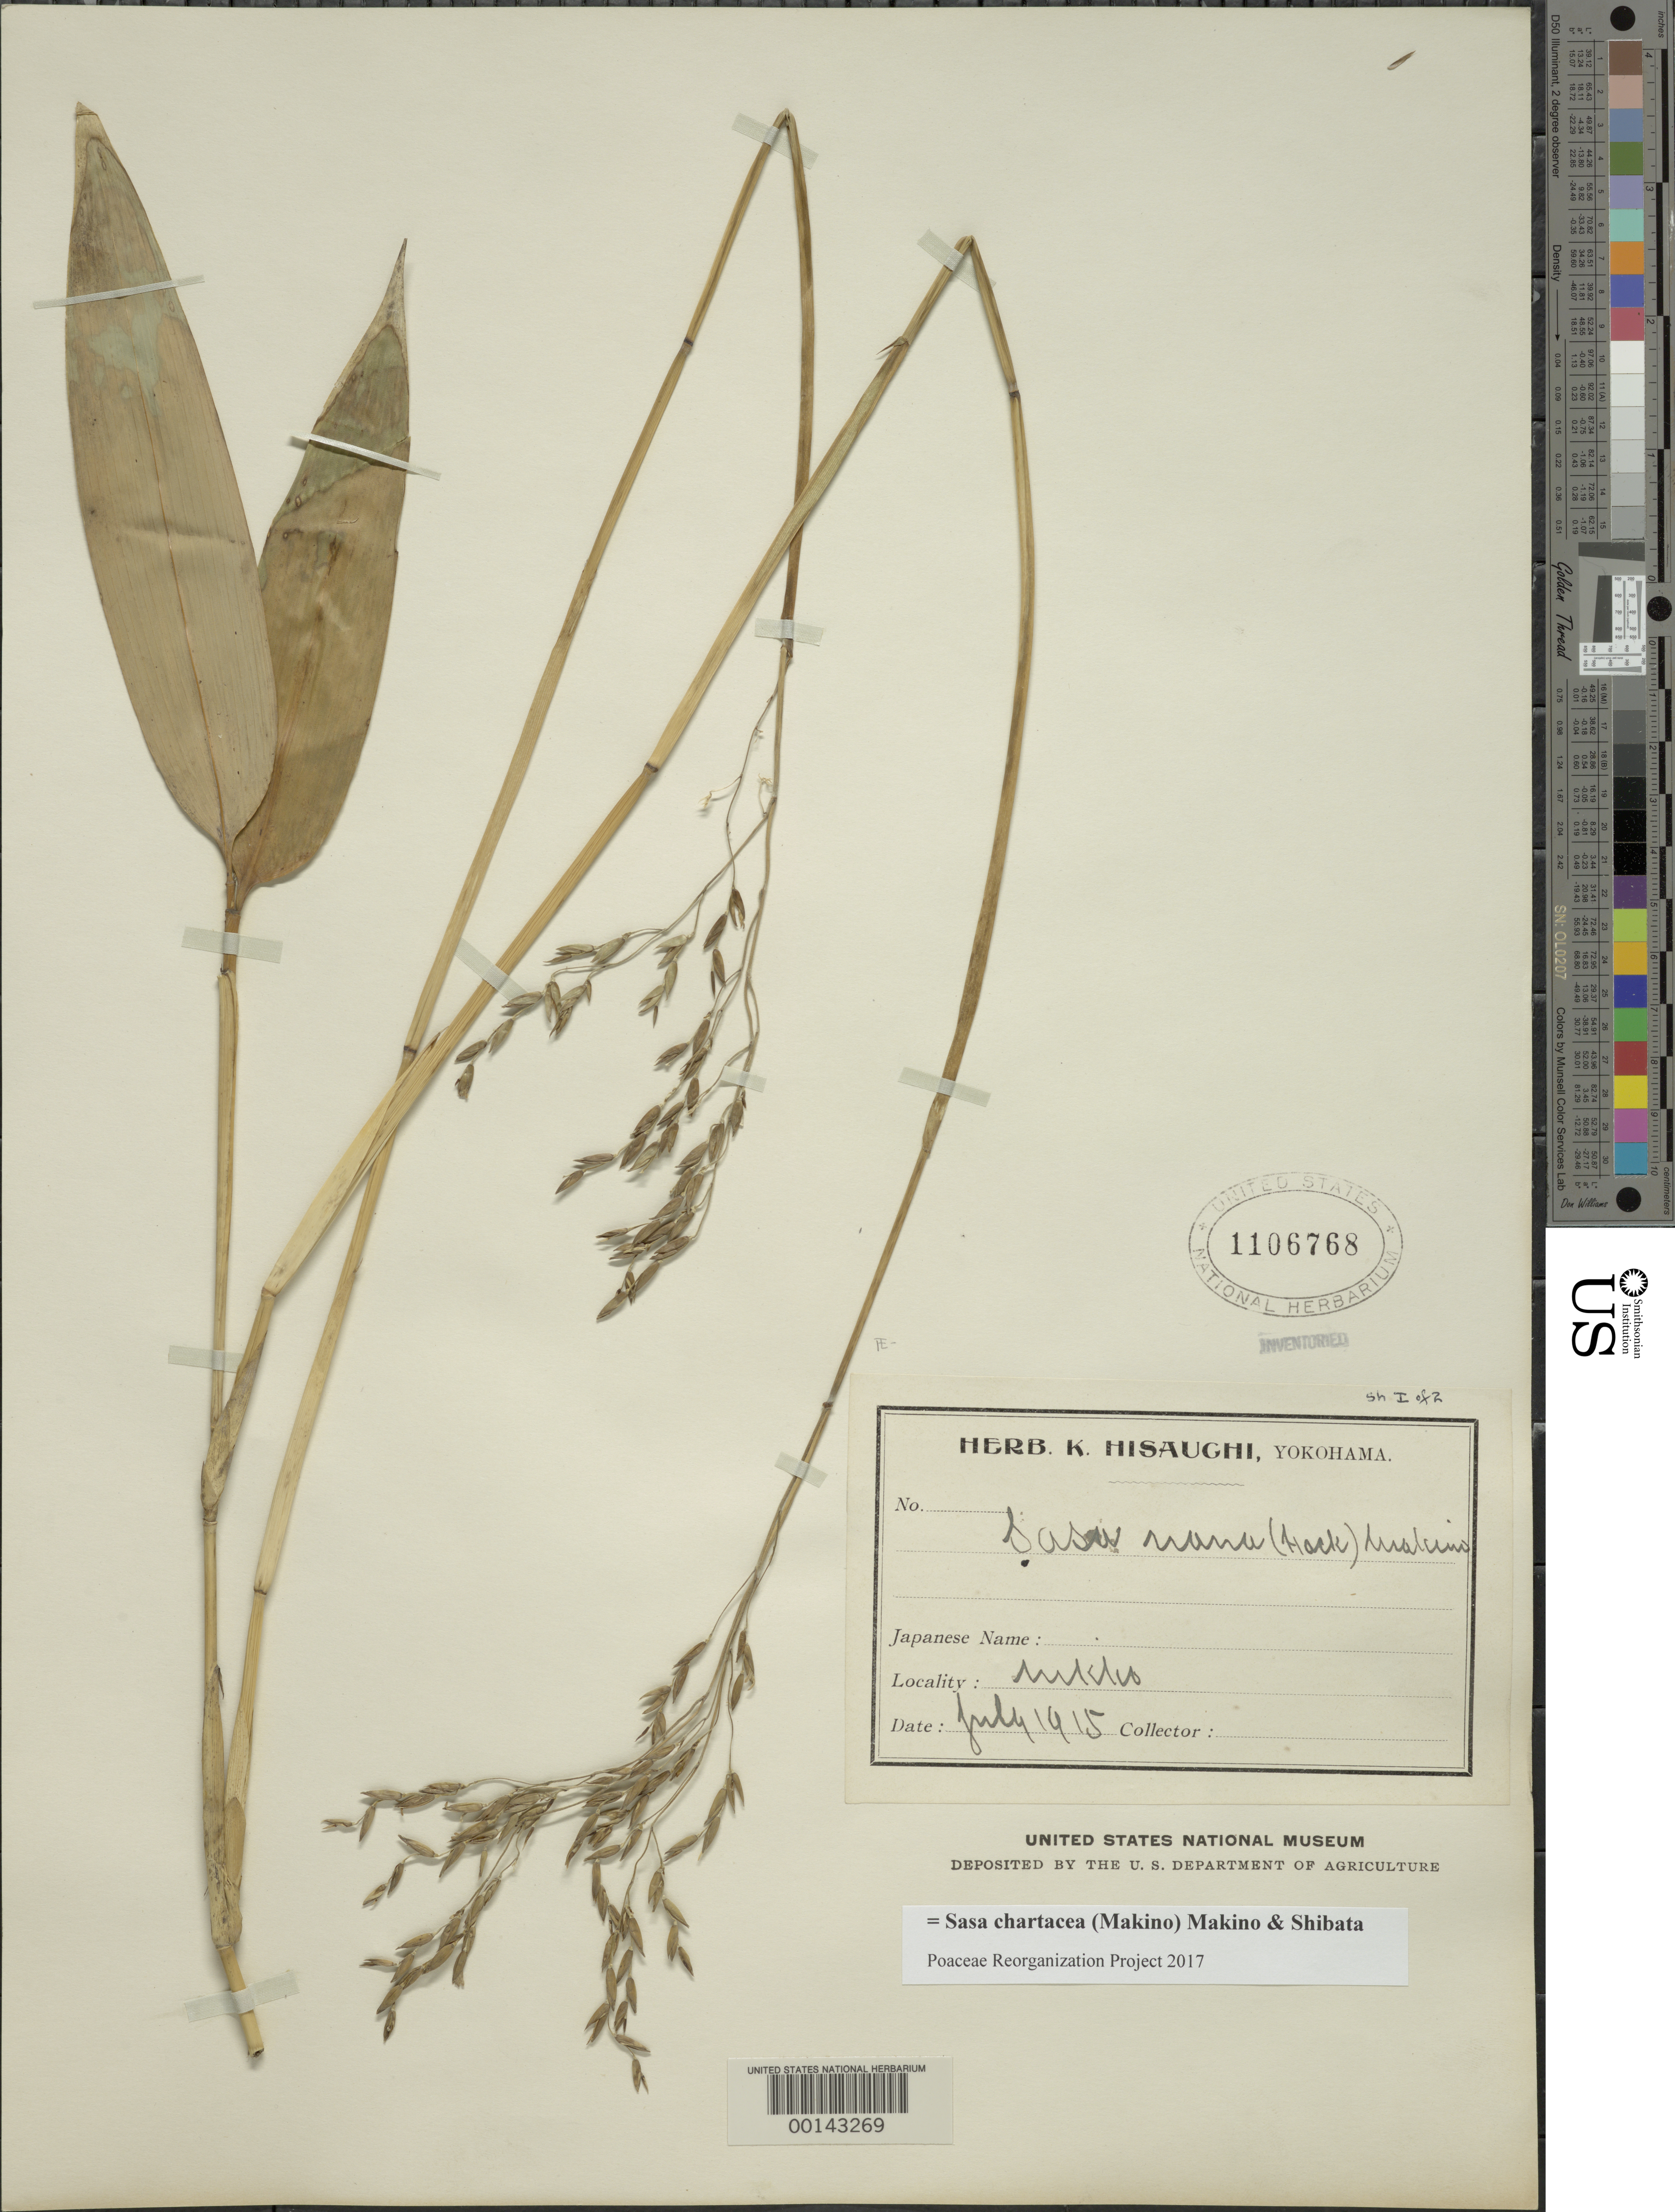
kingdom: Plantae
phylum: Tracheophyta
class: Liliopsida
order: Poales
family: Poaceae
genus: Sasa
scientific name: Sasa nana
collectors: K. Hisauchi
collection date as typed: Jul 1915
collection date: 1915-07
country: Japan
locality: Yokohama, nikko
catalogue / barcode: US 1106768